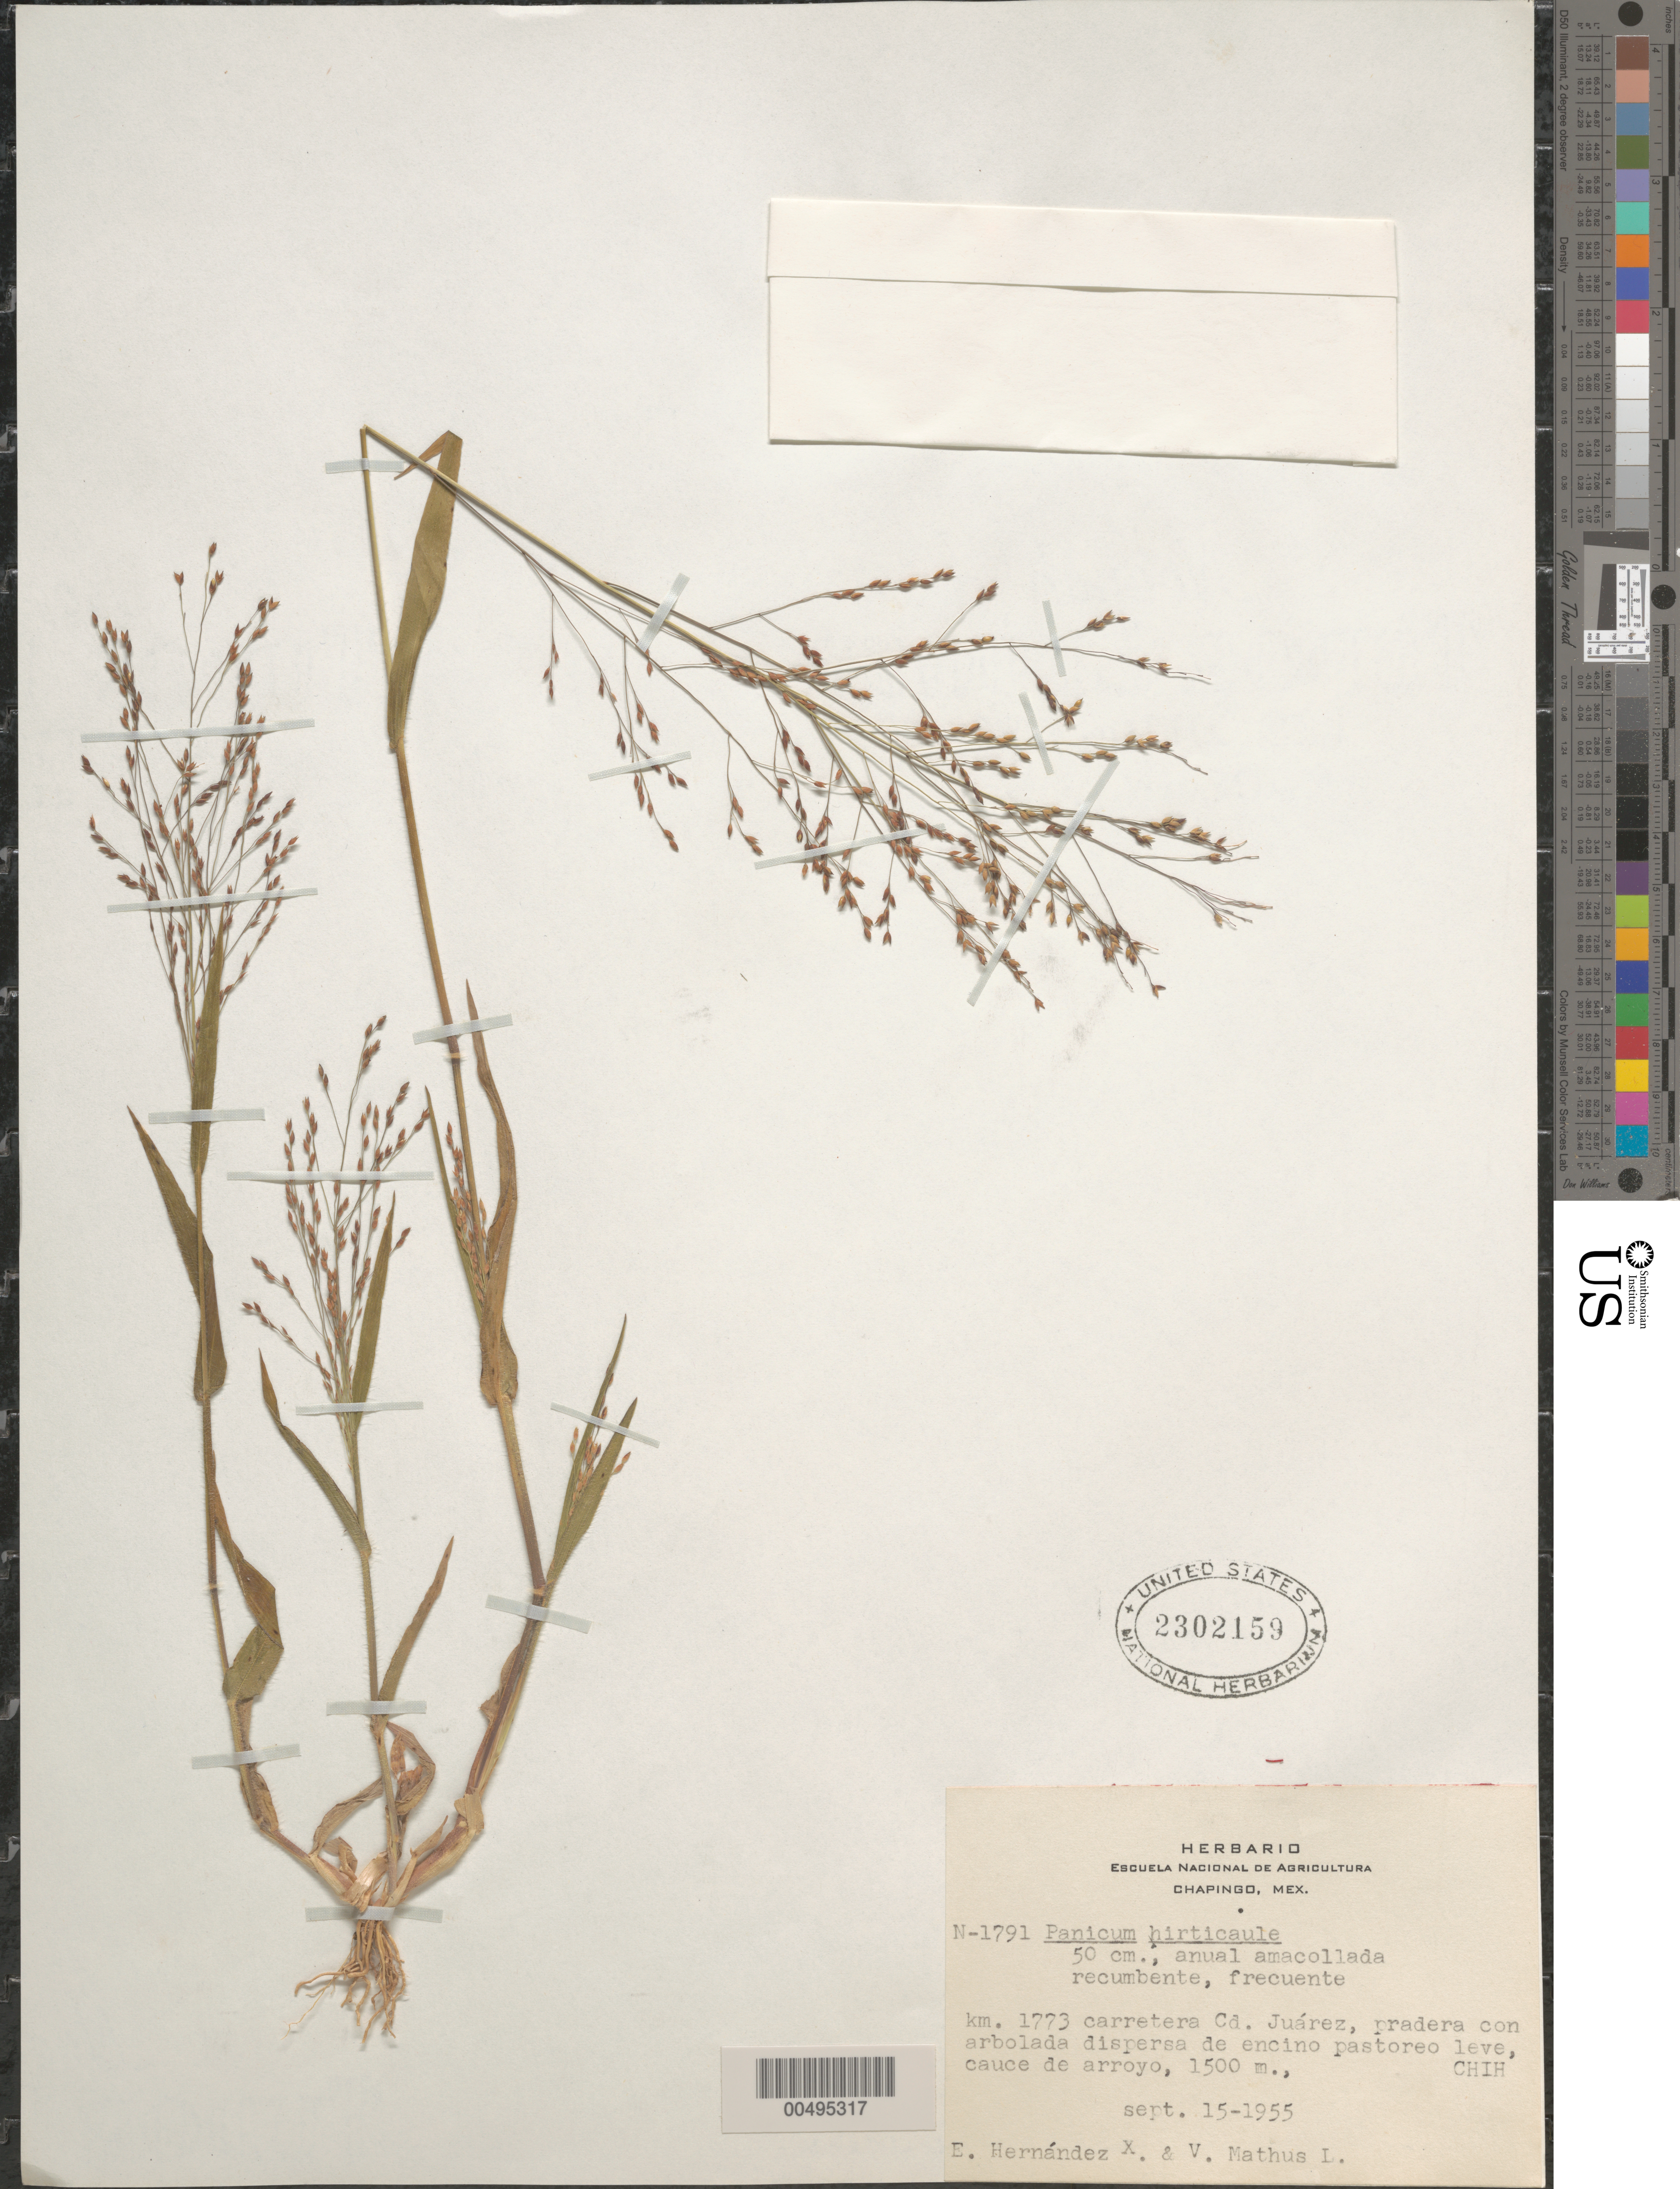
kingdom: Plantae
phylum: Tracheophyta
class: Liliopsida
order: Poales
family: Poaceae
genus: Panicum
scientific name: Panicum hirticaule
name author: J. Presl in C. Presl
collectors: E. I. Hernández-X. & V. Mathus L.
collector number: N-1791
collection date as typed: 15 Sep 1955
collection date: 1955-09-15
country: Mexico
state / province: Chihuahua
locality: Km 1773 carretera Cd. Juárez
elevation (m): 1500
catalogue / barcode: US 2302159